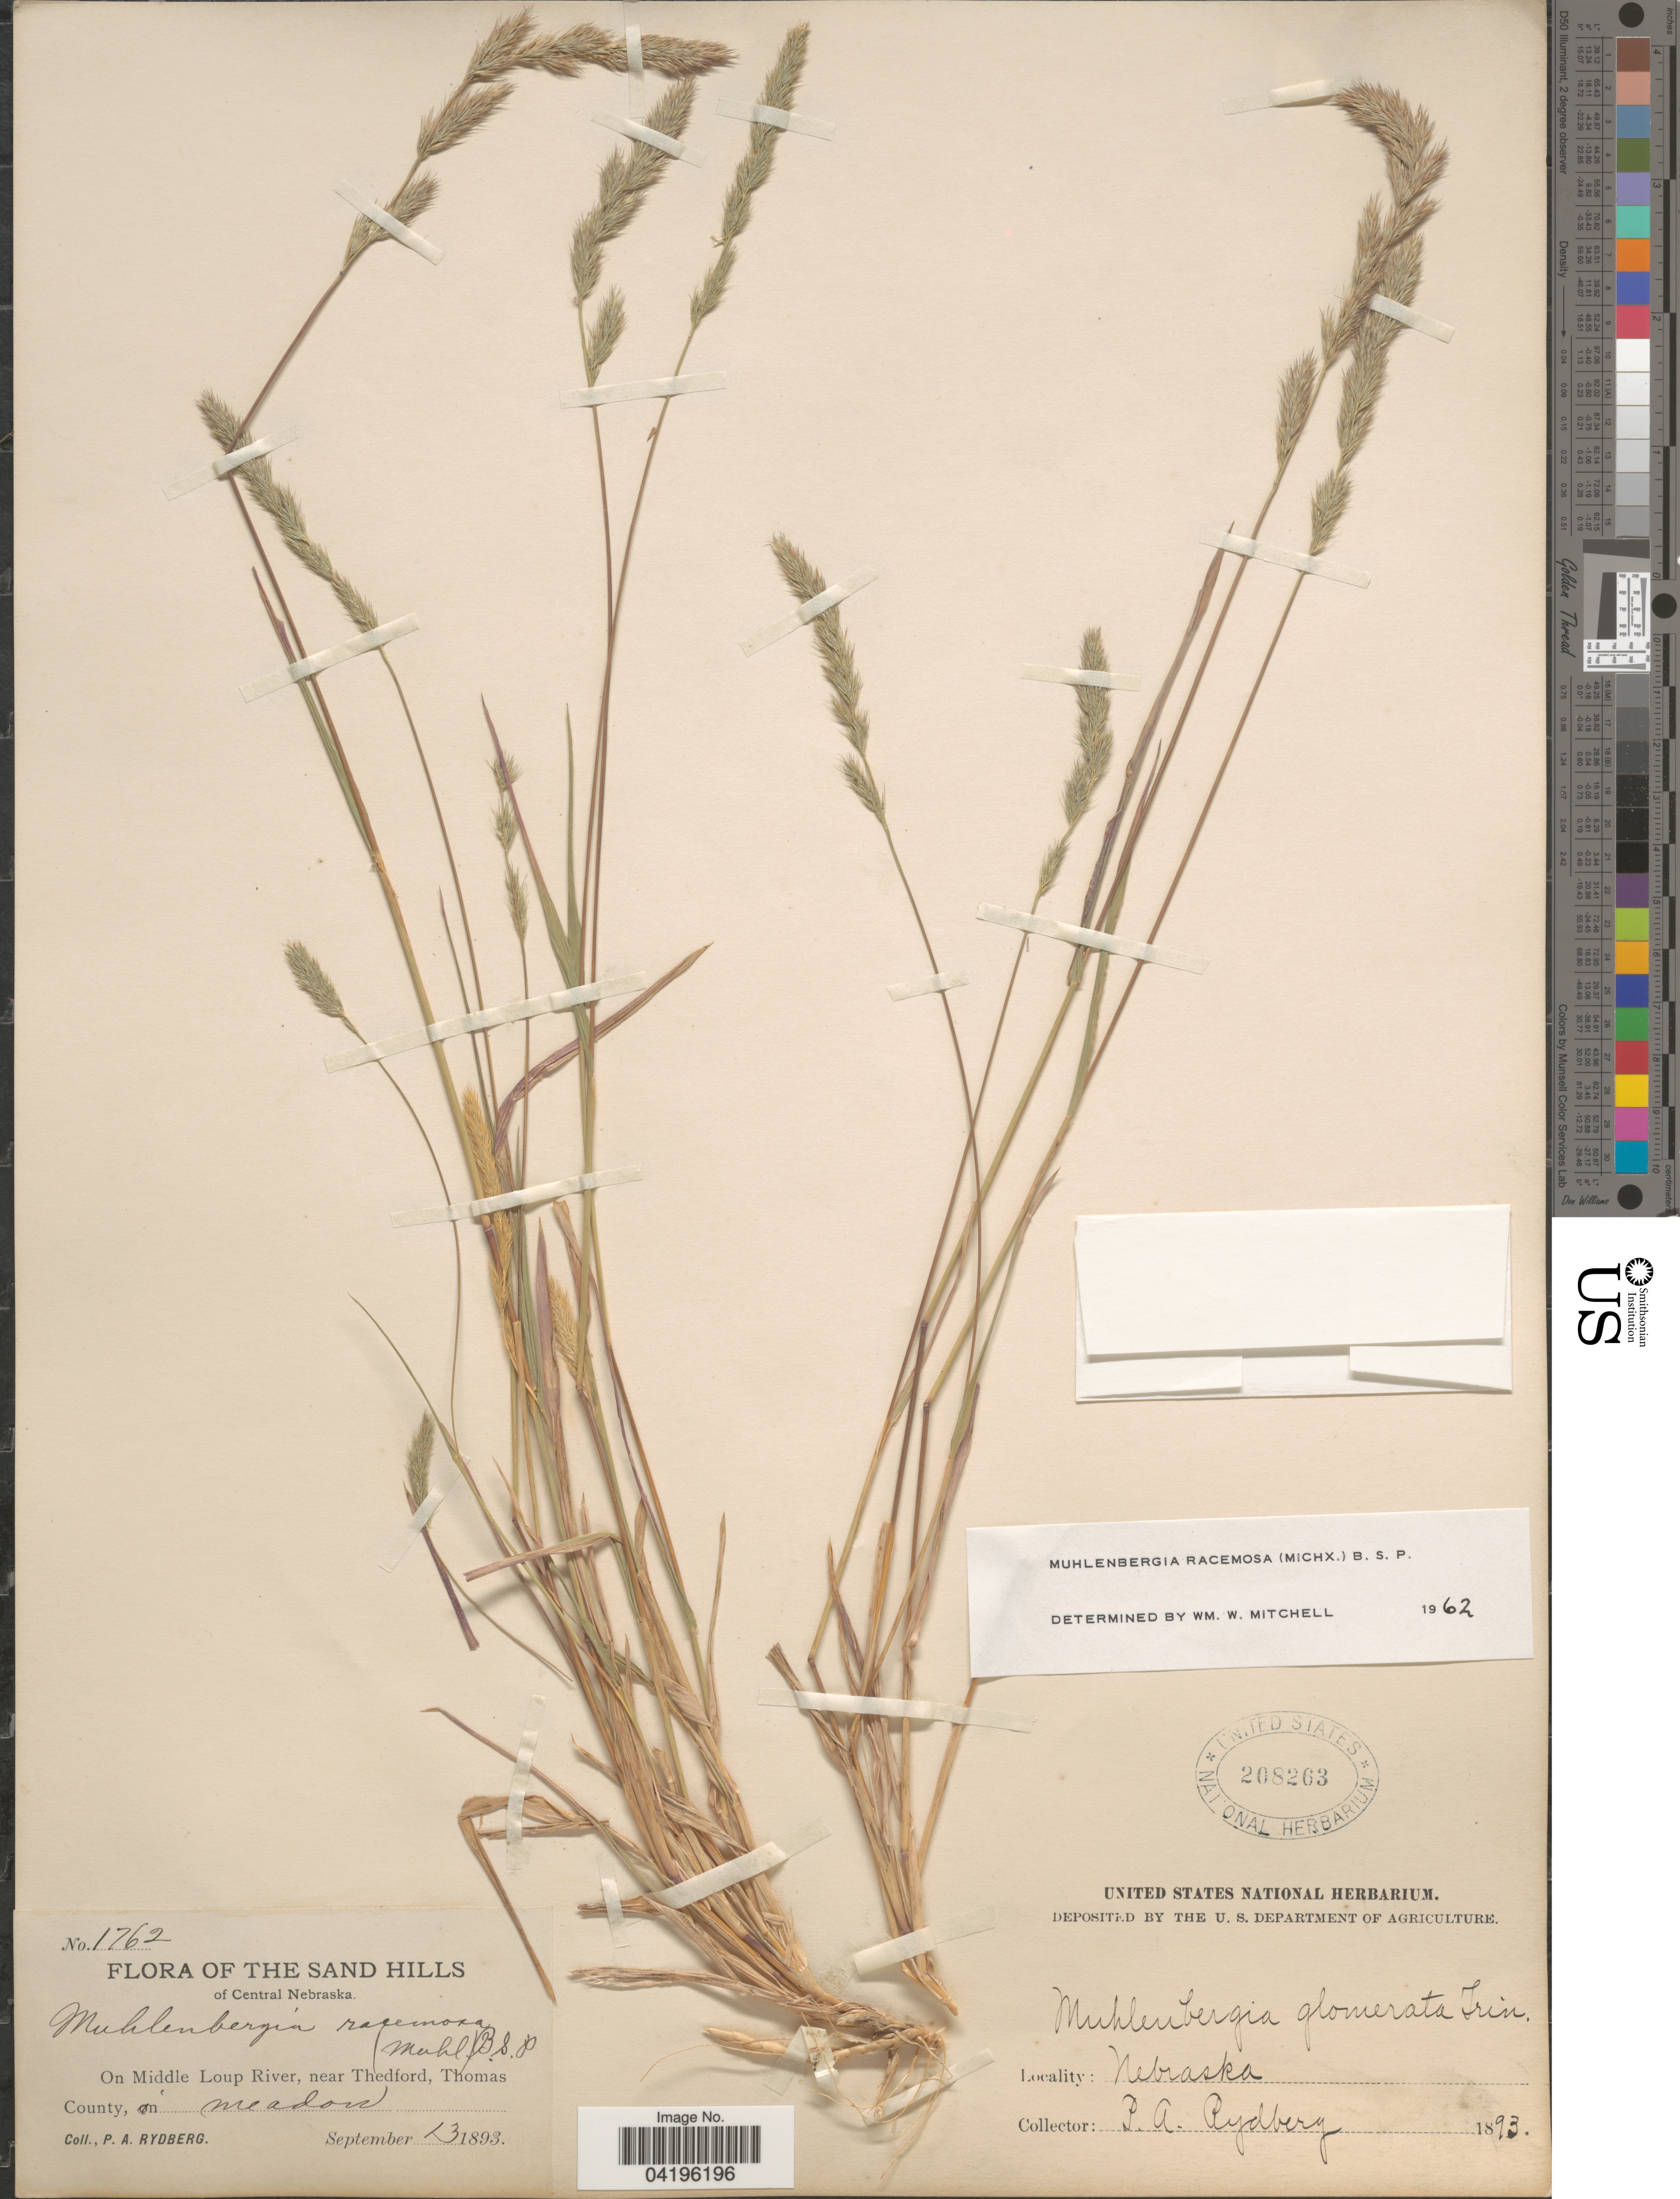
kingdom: Plantae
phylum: Tracheophyta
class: Liliopsida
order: Poales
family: Poaceae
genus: Muhlenbergia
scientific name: Muhlenbergia racemosa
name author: (Michx.) Britton et al.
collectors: P. A. Rydberg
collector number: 1762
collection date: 1893-09-13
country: United States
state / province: Nebraska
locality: The Sand Hills of Central Nebraska. On Middle Loup River, near Thedford, Thomas County.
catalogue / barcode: US 208263